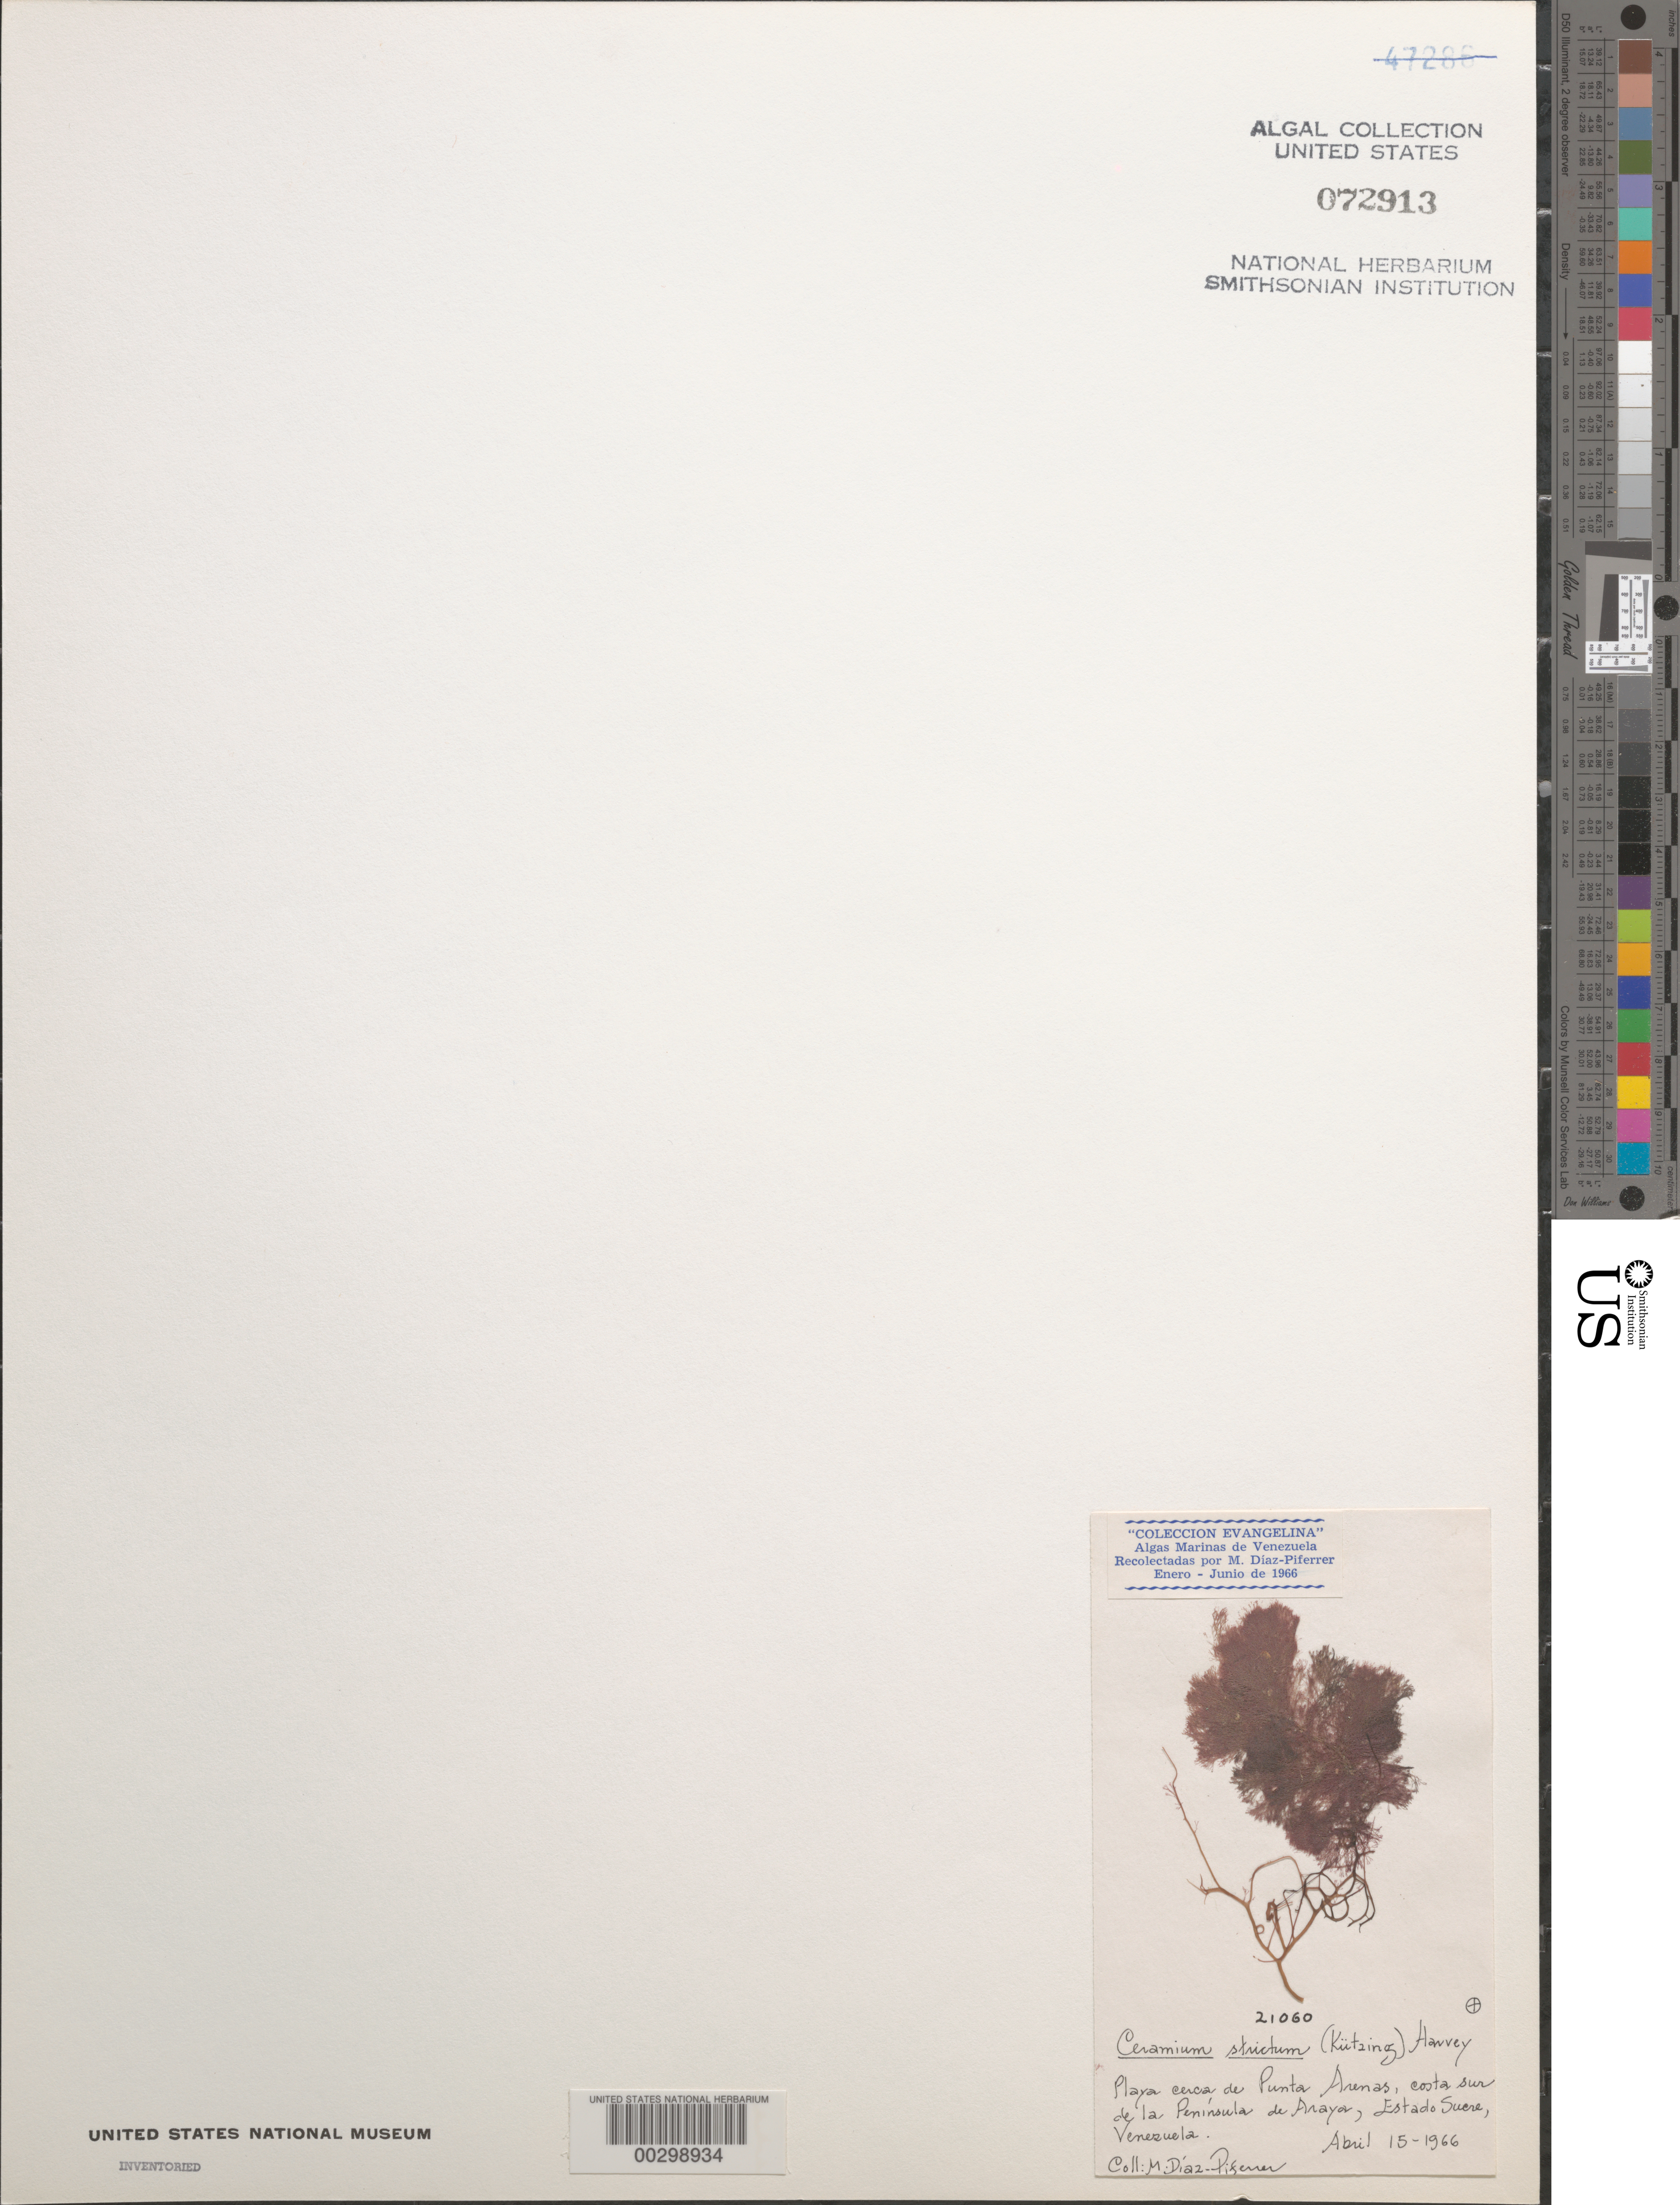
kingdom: Plantae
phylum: Rhodophyta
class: Florideophyceae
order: Ceramiales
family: Ceramiaceae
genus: Ceramium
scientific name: Ceramium strictum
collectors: M. Diaz-Piferrer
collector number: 21060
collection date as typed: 15 Apr 1966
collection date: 1966-04-15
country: Venezuela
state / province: Sucre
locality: Punta Arenas, Peninsula de Araya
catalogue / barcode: US 72913